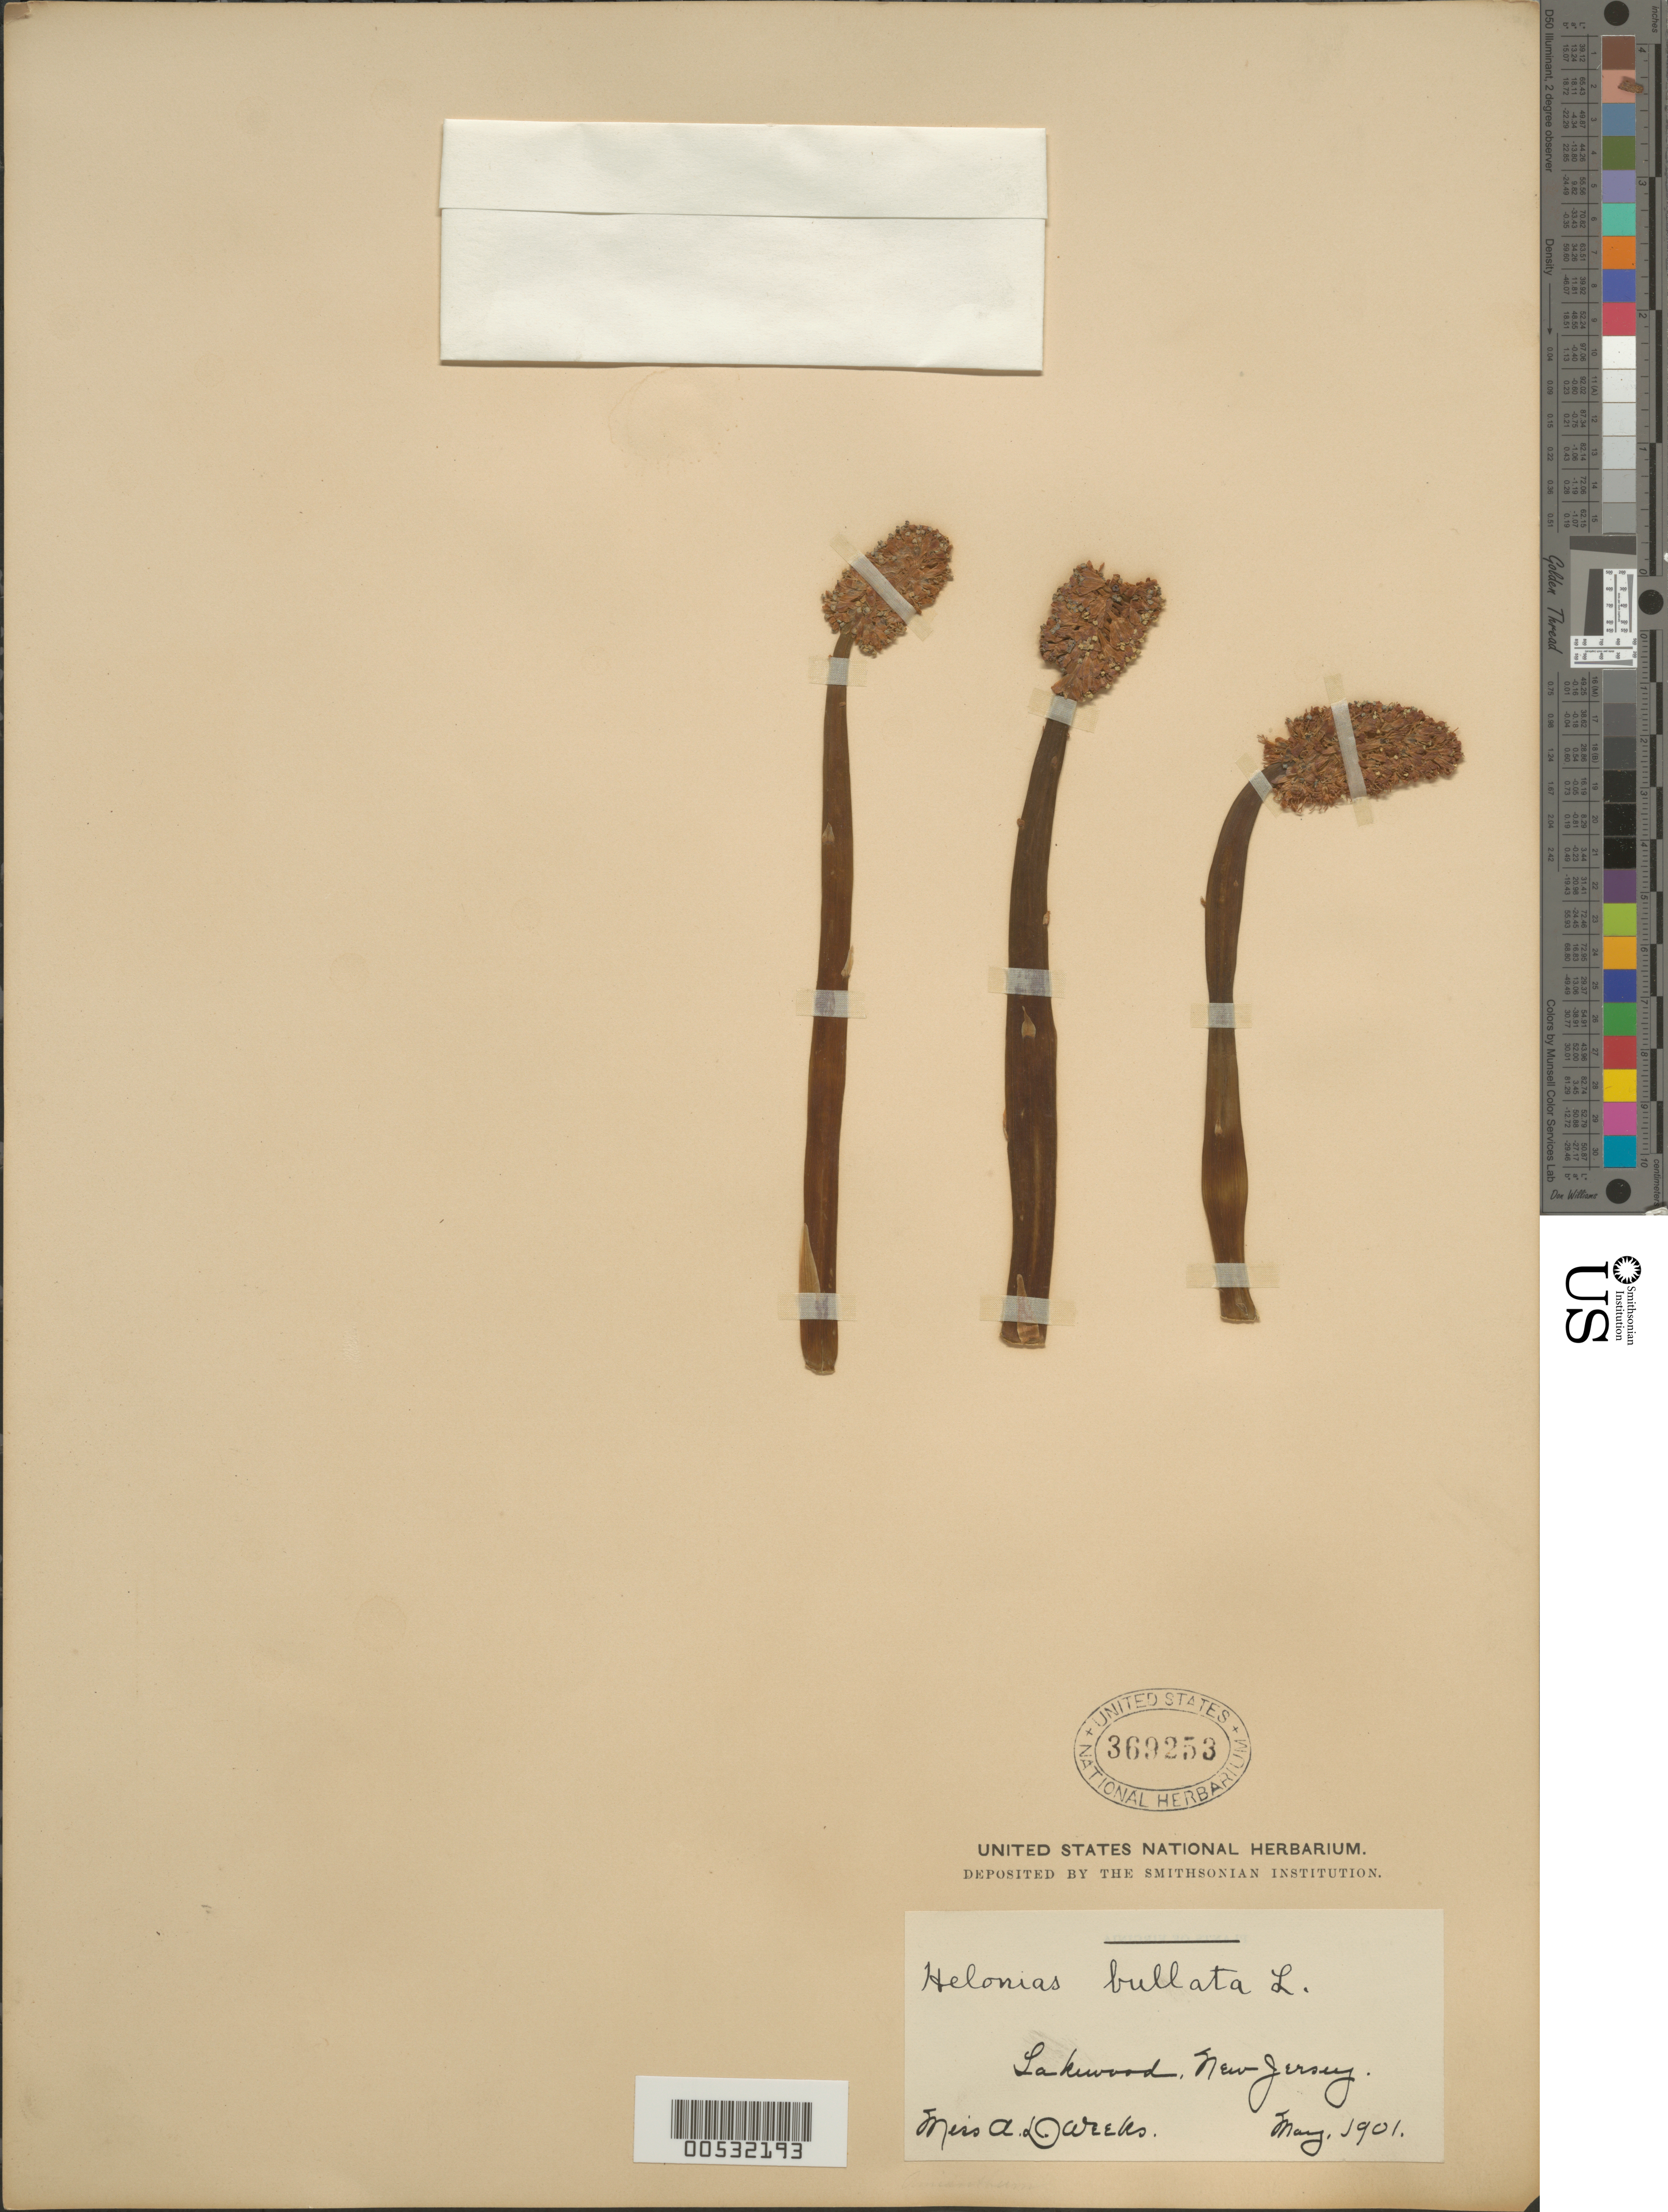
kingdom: Plantae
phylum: Tracheophyta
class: Liliopsida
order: Liliales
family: Melanthiaceae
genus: Helonias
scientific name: Helonias bullata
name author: L.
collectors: A. Dareks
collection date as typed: May 1901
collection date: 1901-05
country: United States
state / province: New Jersey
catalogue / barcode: US 369253